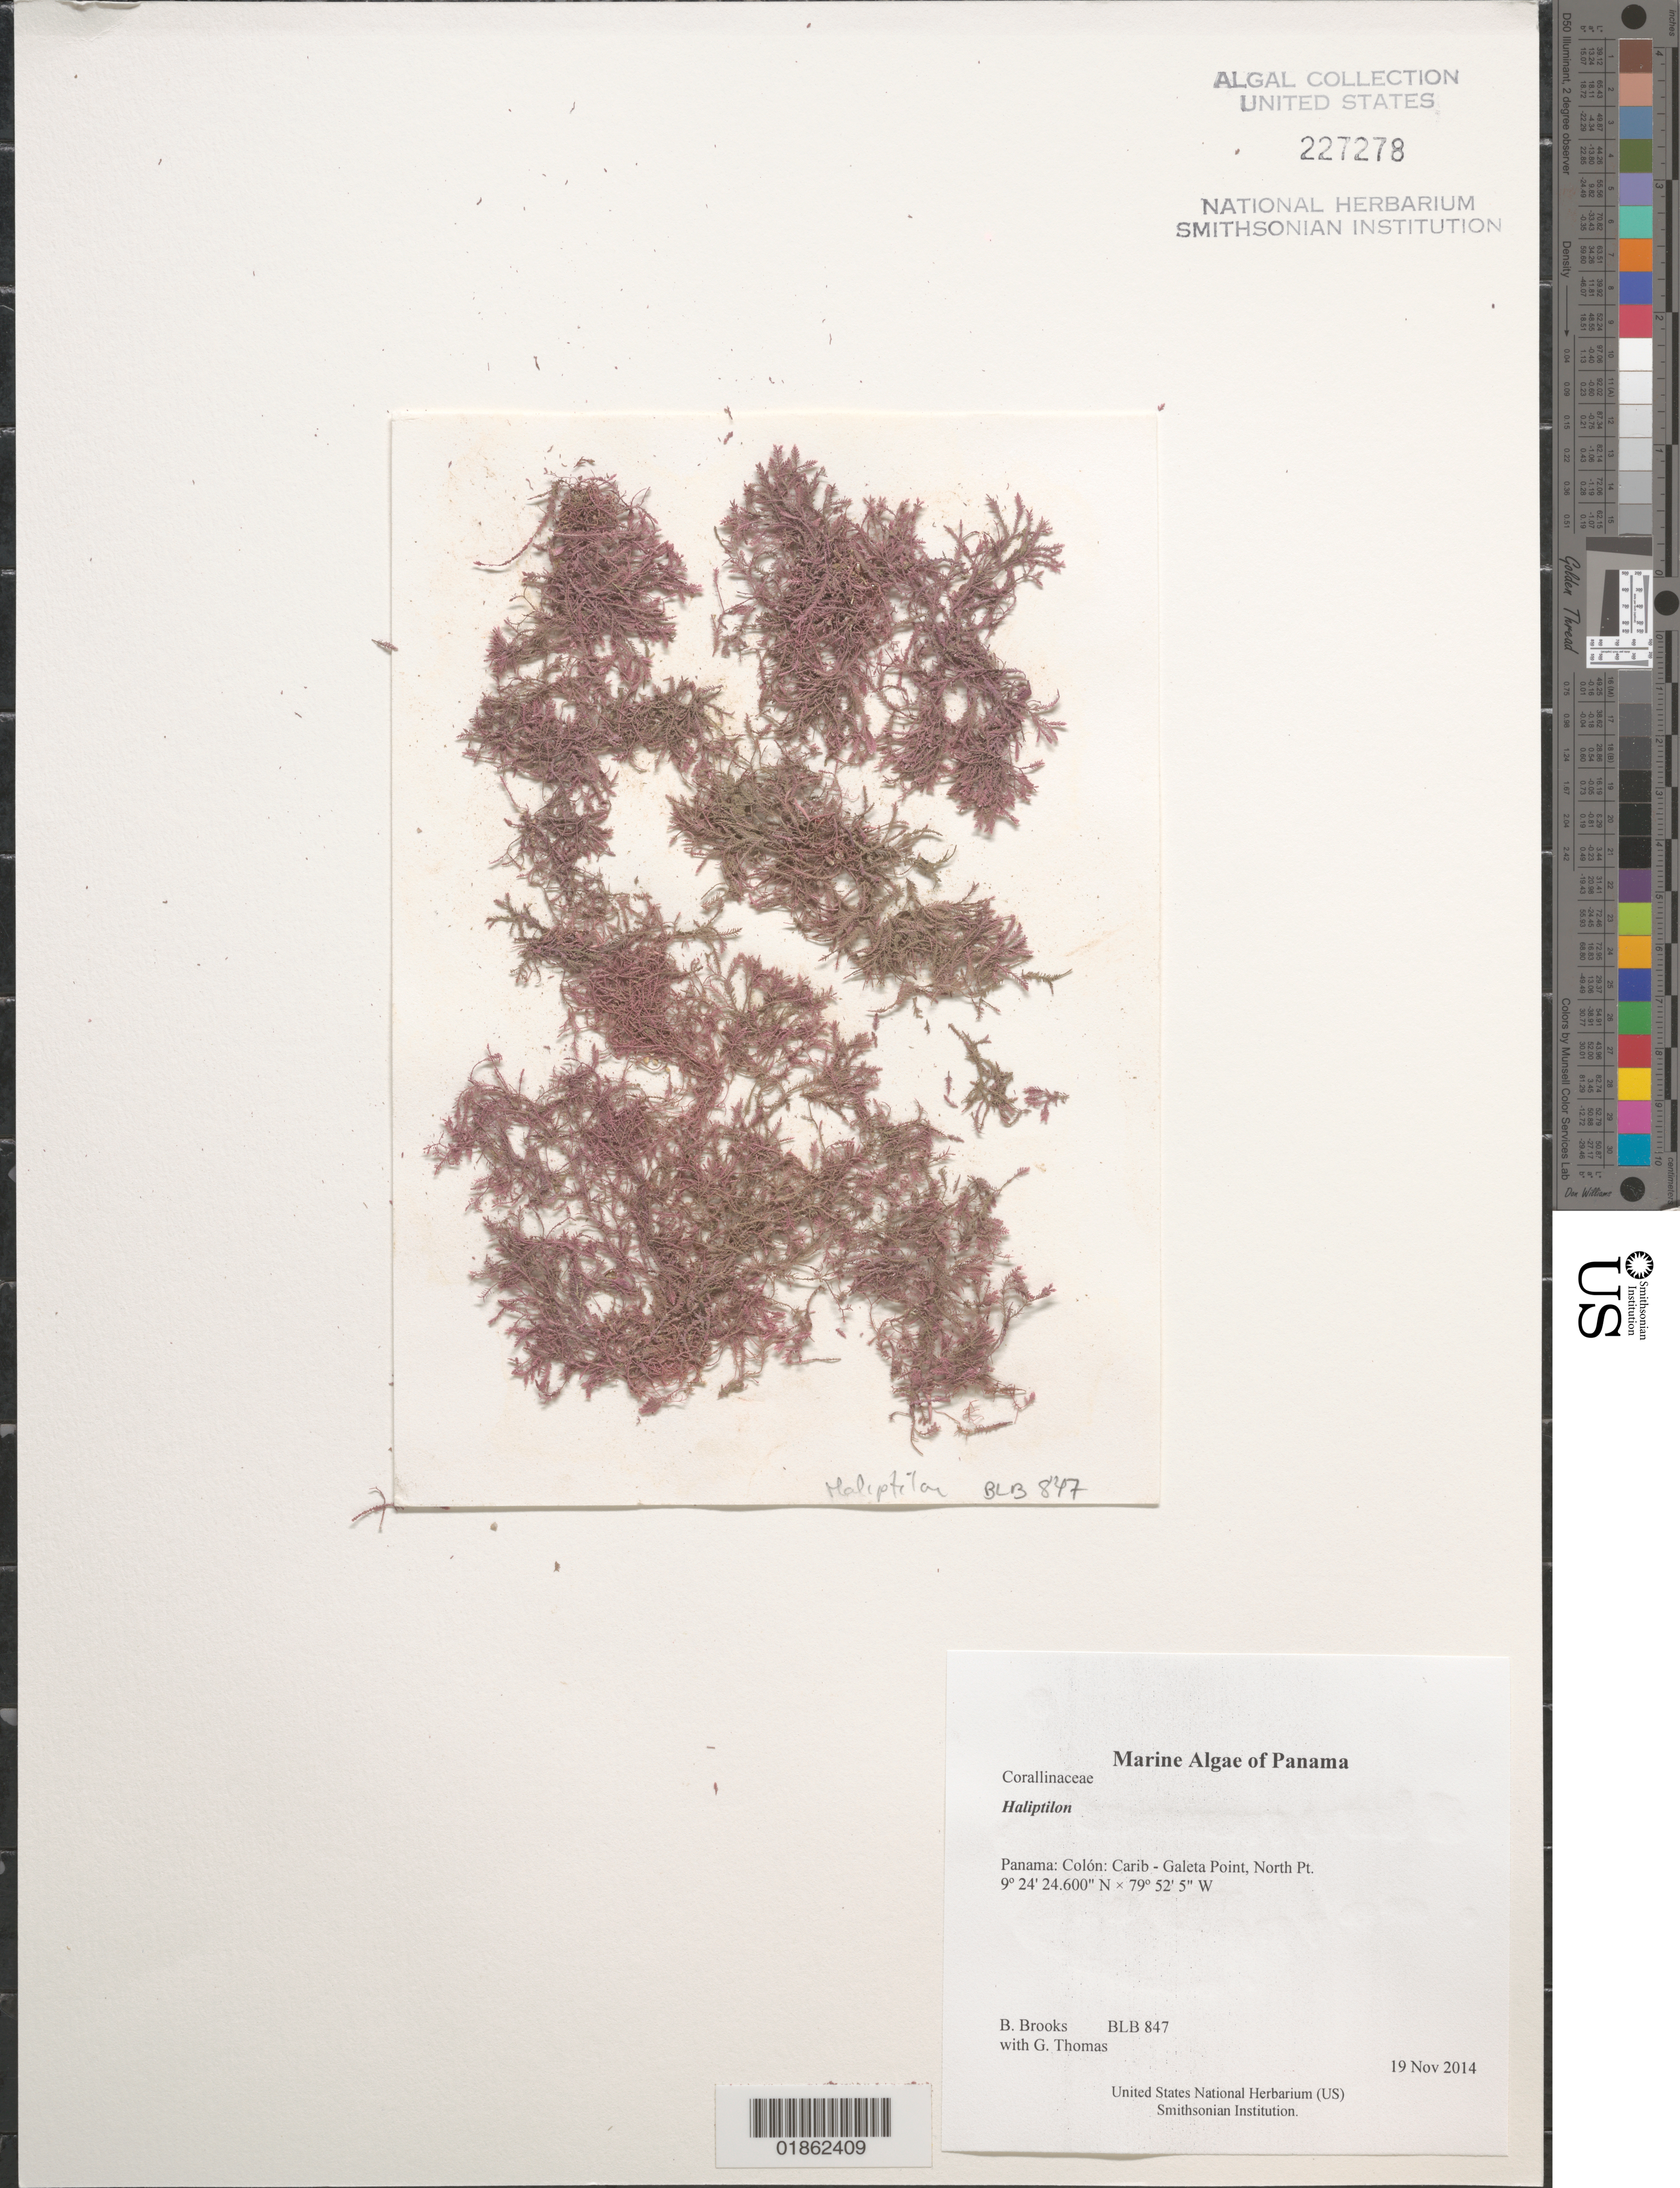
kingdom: Plantae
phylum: Rhodophyta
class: Florideophyceae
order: Corallinales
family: Corallinaceae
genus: Jania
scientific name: Jania sp.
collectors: B. Brooks & G. Thomas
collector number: BLB 847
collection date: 2014-11-19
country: Panama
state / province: Colón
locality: Carib - Galeta Point, North Pt.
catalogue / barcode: US 227278